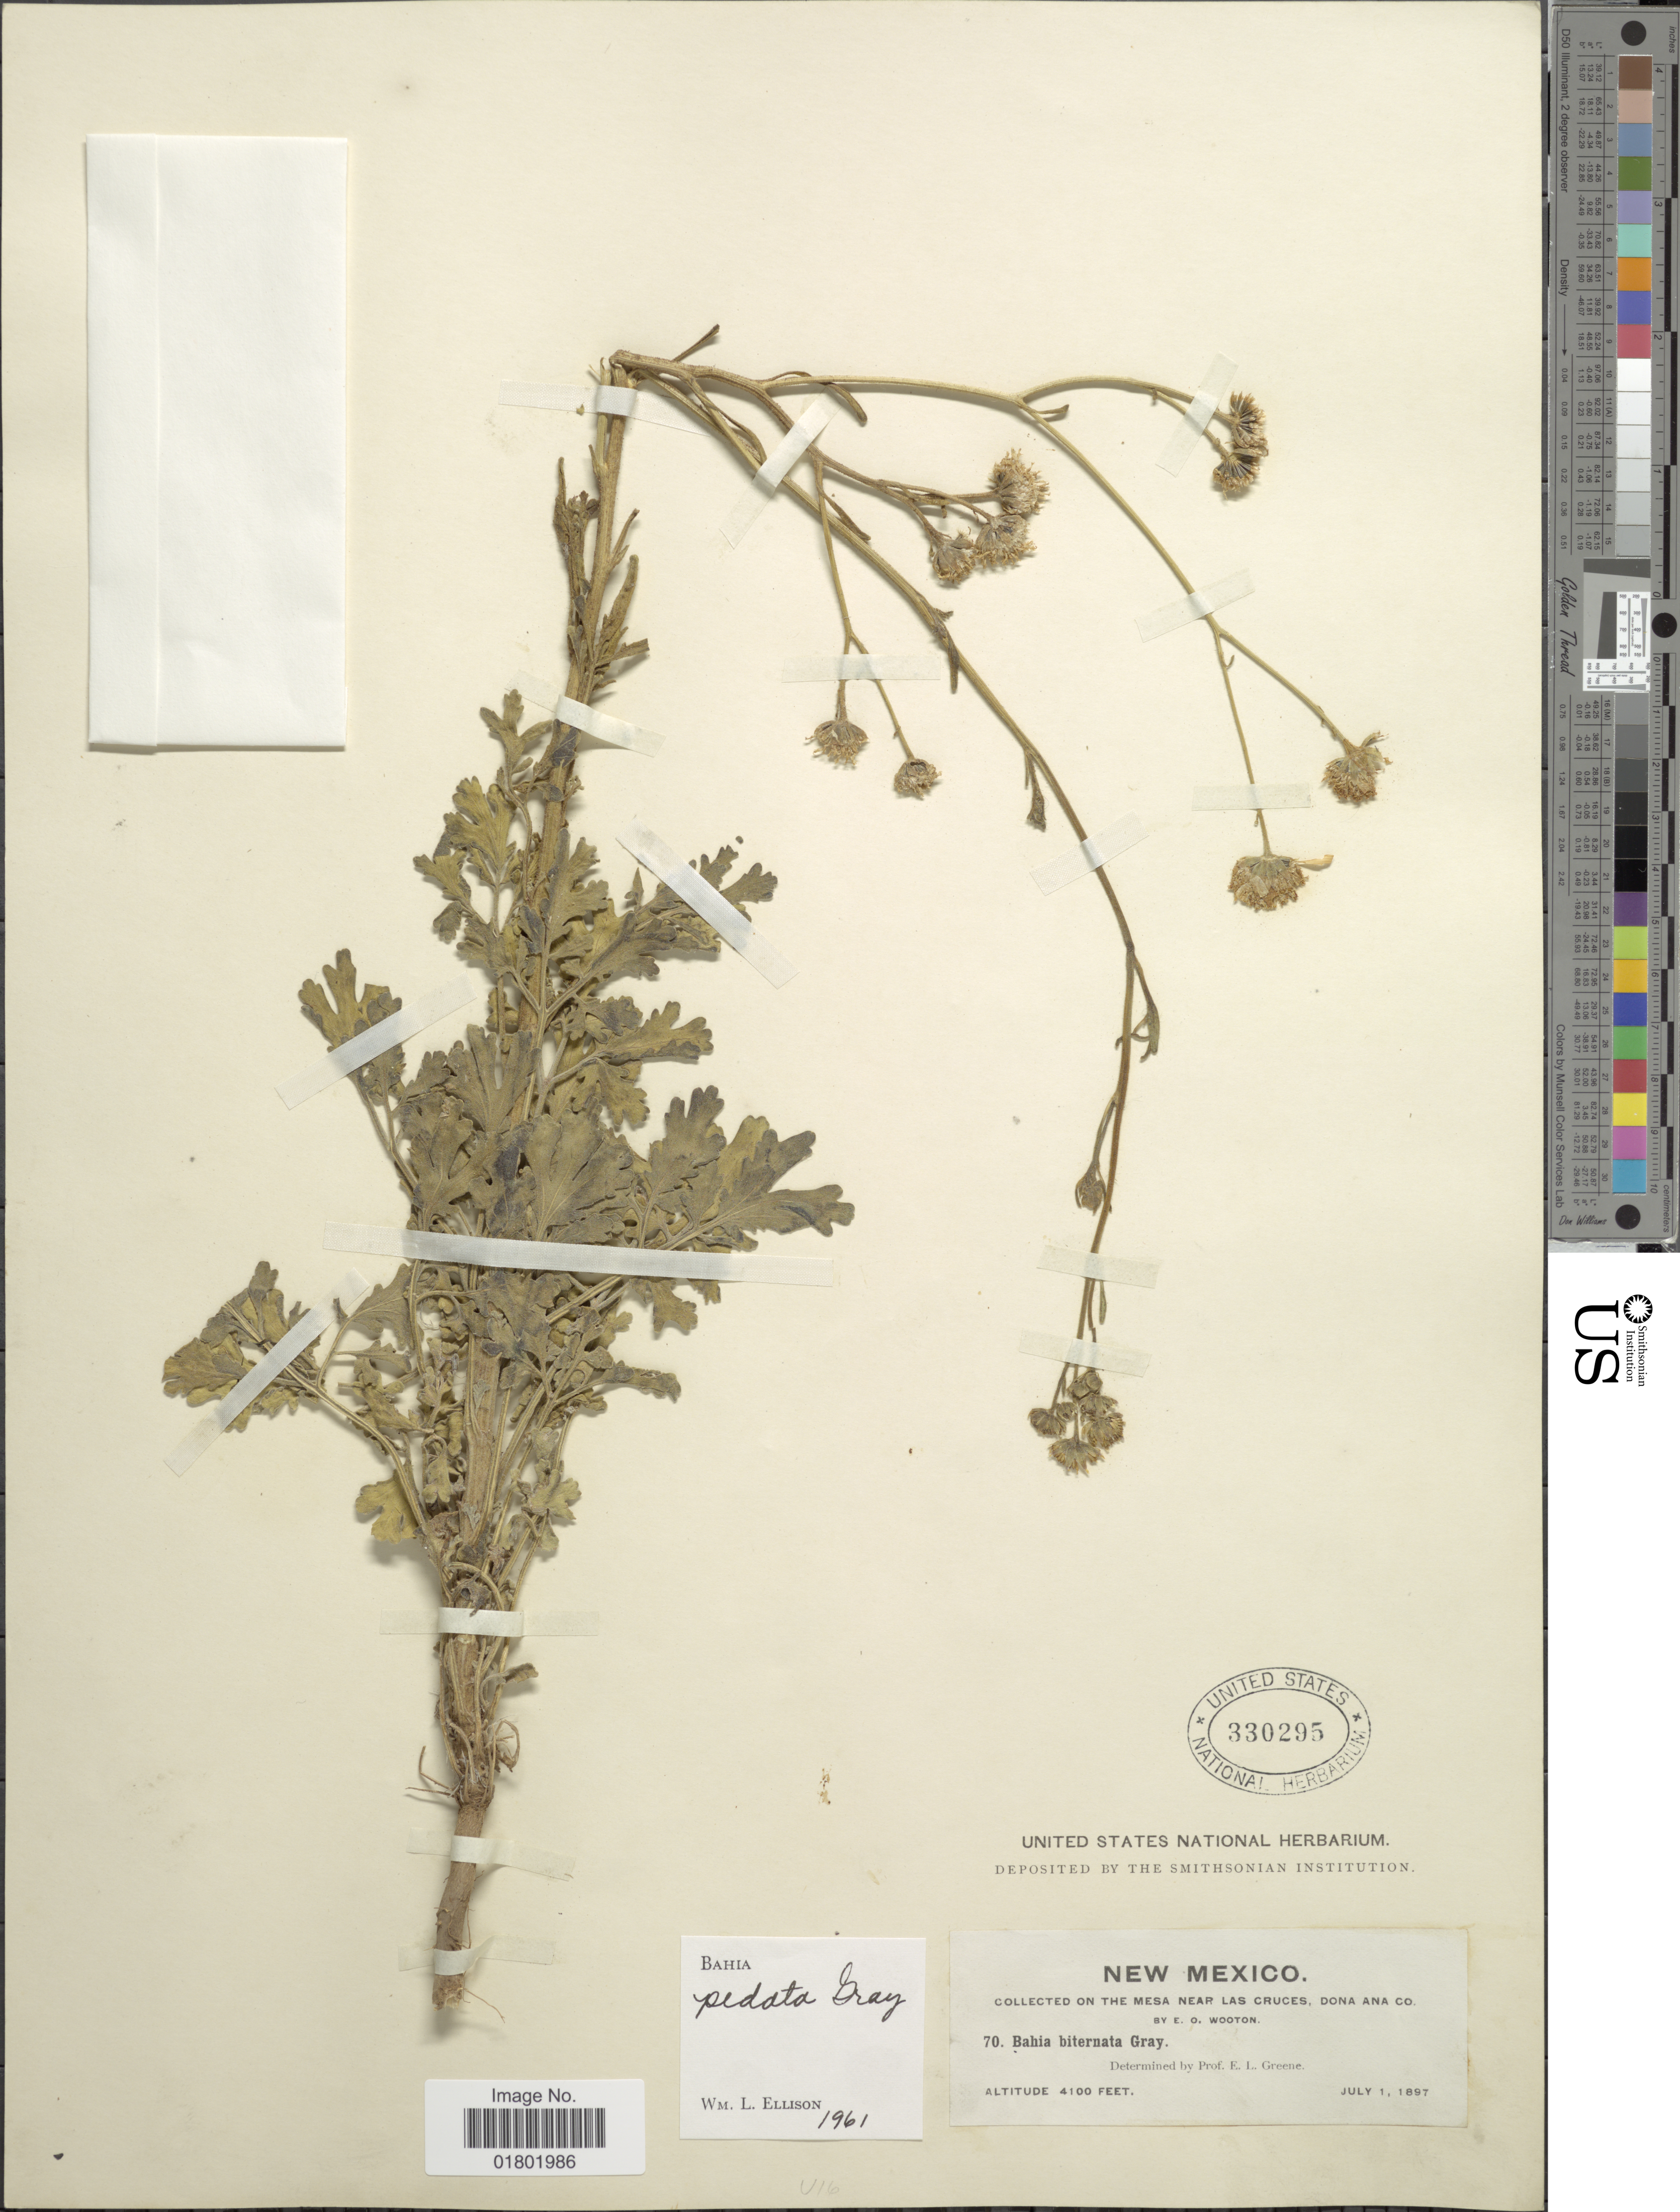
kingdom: Plantae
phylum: Tracheophyta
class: Magnoliopsida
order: Asterales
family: Asteraceae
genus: Bahia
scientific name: Bahia pedata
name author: A. Gray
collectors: E. O. Wooton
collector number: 70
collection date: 1897-07-01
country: United States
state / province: New Mexico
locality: On the Mesa near Las Cruces, Dona Ana Co.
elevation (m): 1250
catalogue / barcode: US 330295